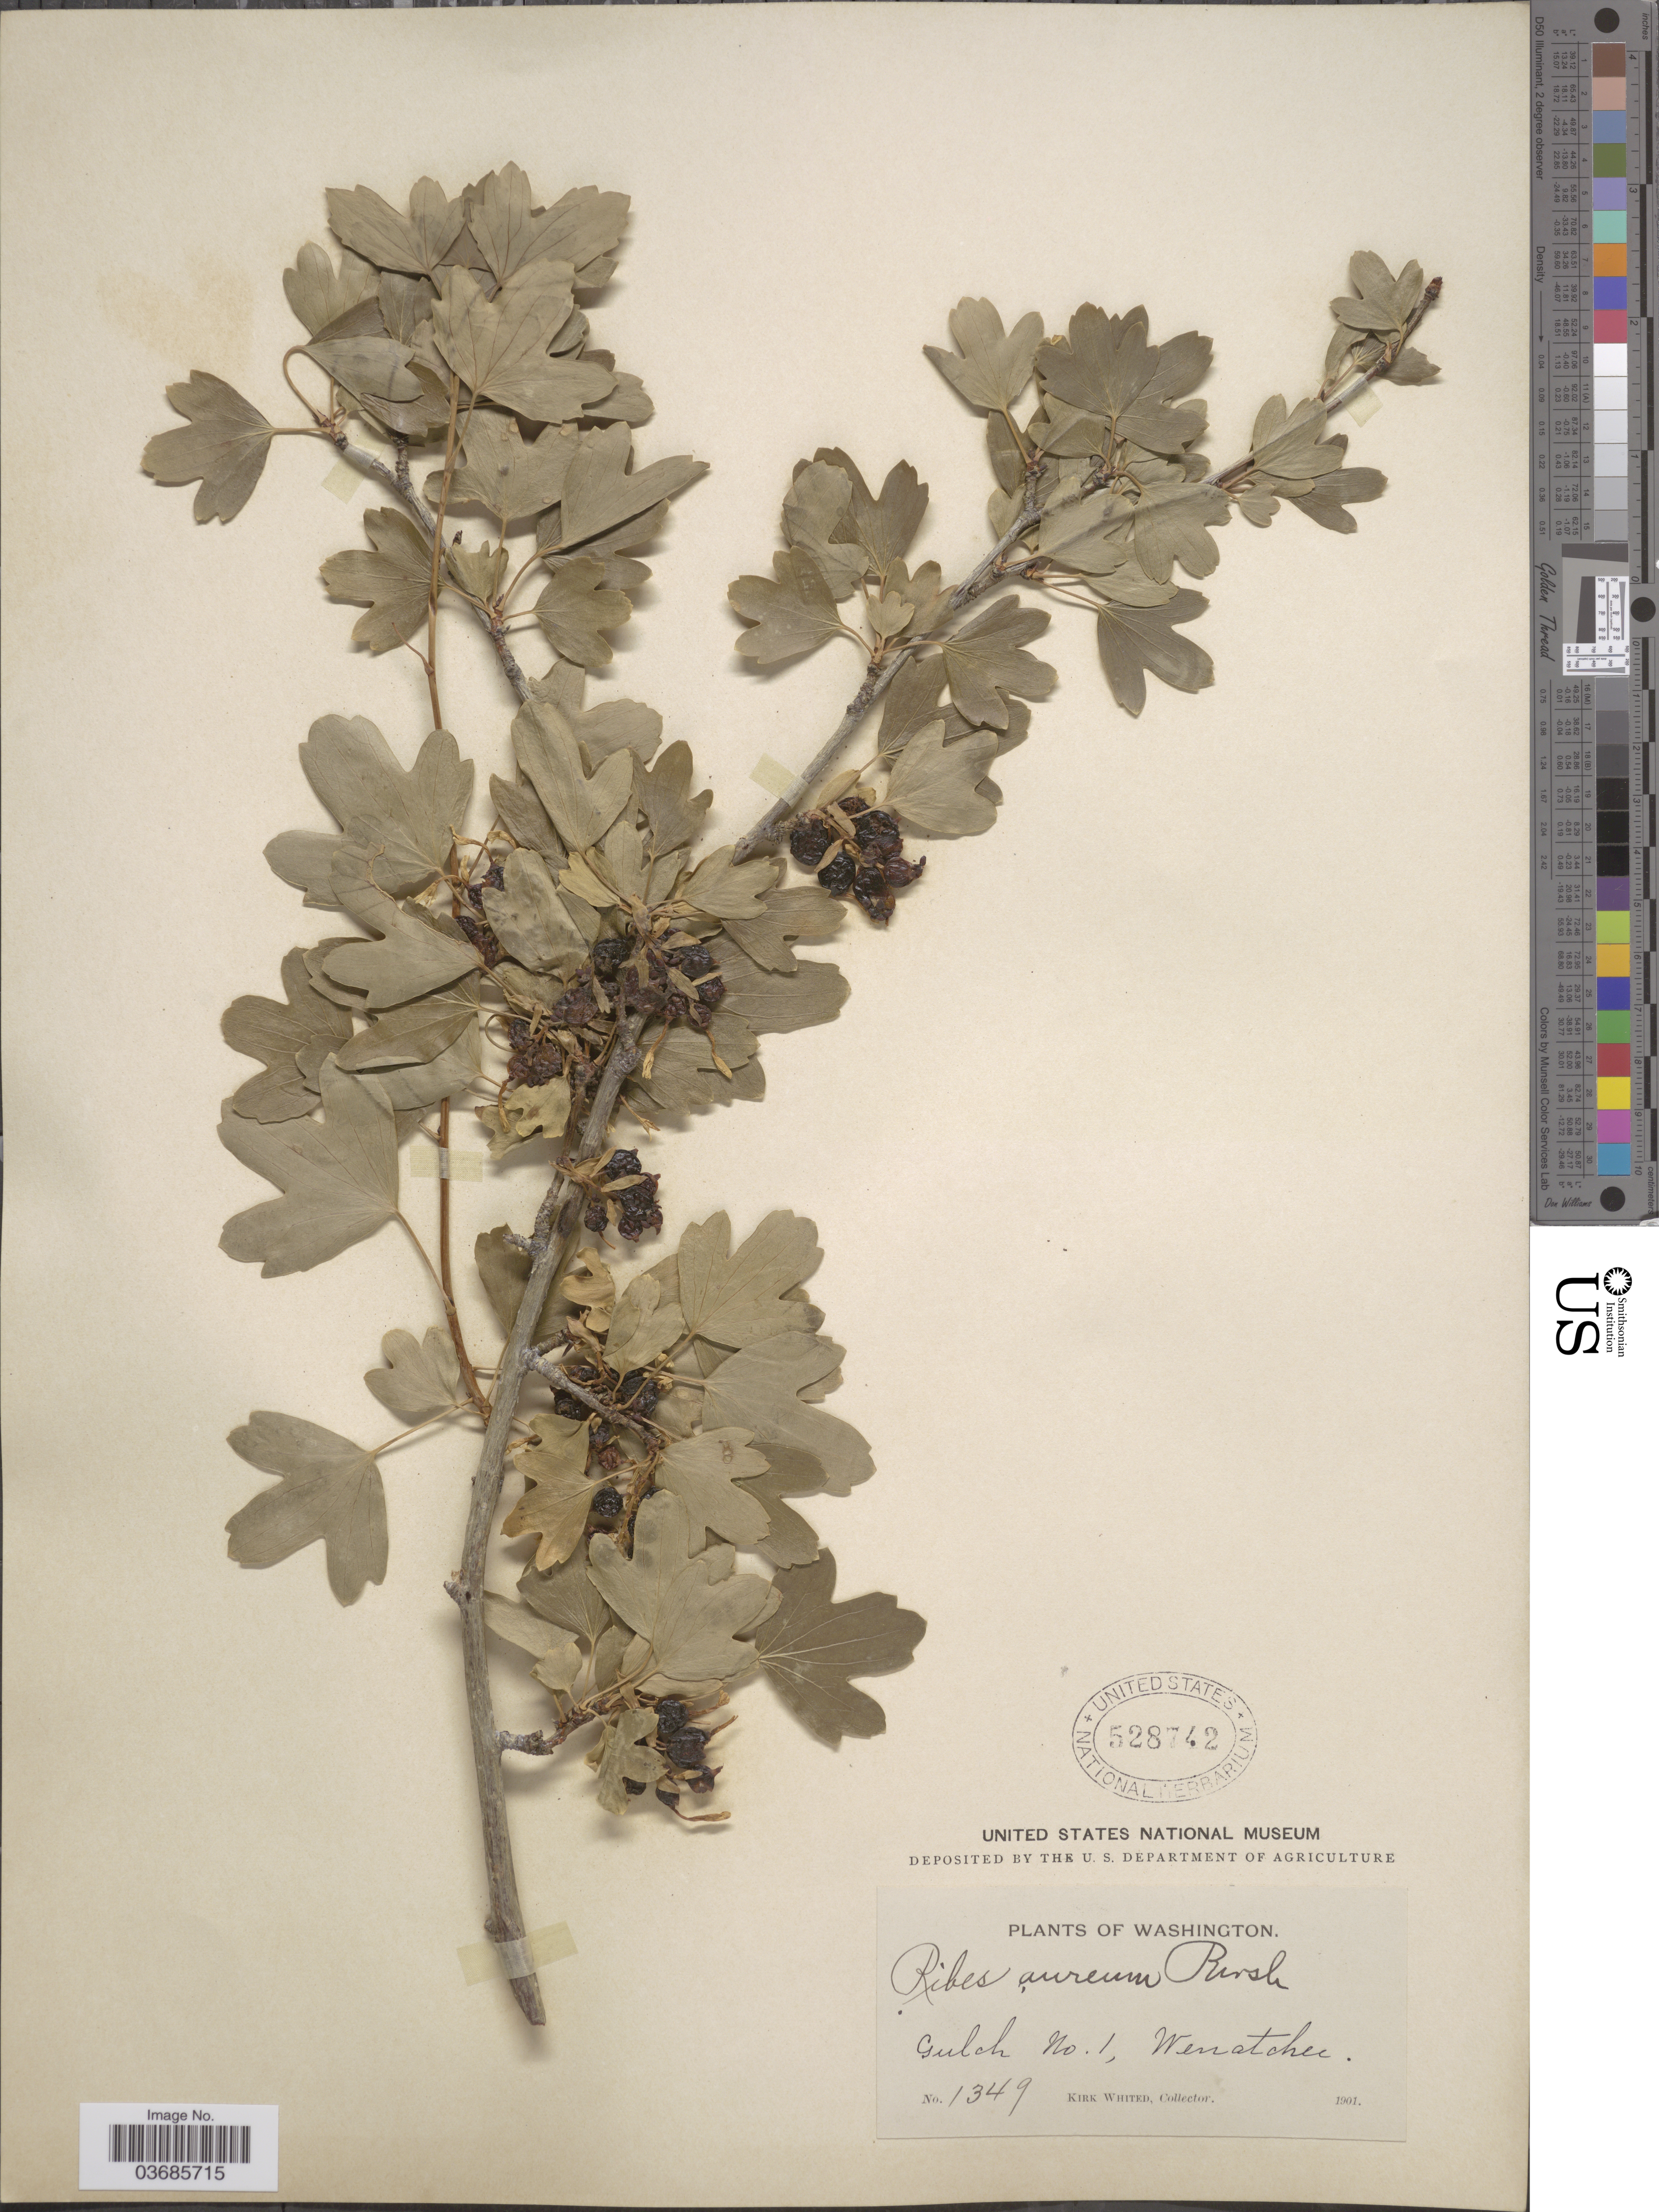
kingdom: Plantae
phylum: Tracheophyta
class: Magnoliopsida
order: Saxifragales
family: Grossulariaceae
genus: Ribes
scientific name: Ribes aureum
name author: Pursh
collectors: K. Whited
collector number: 1349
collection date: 1901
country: United States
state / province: Washington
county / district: Chelan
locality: Gulch no. 1, Wenatchee.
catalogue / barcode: US 528742